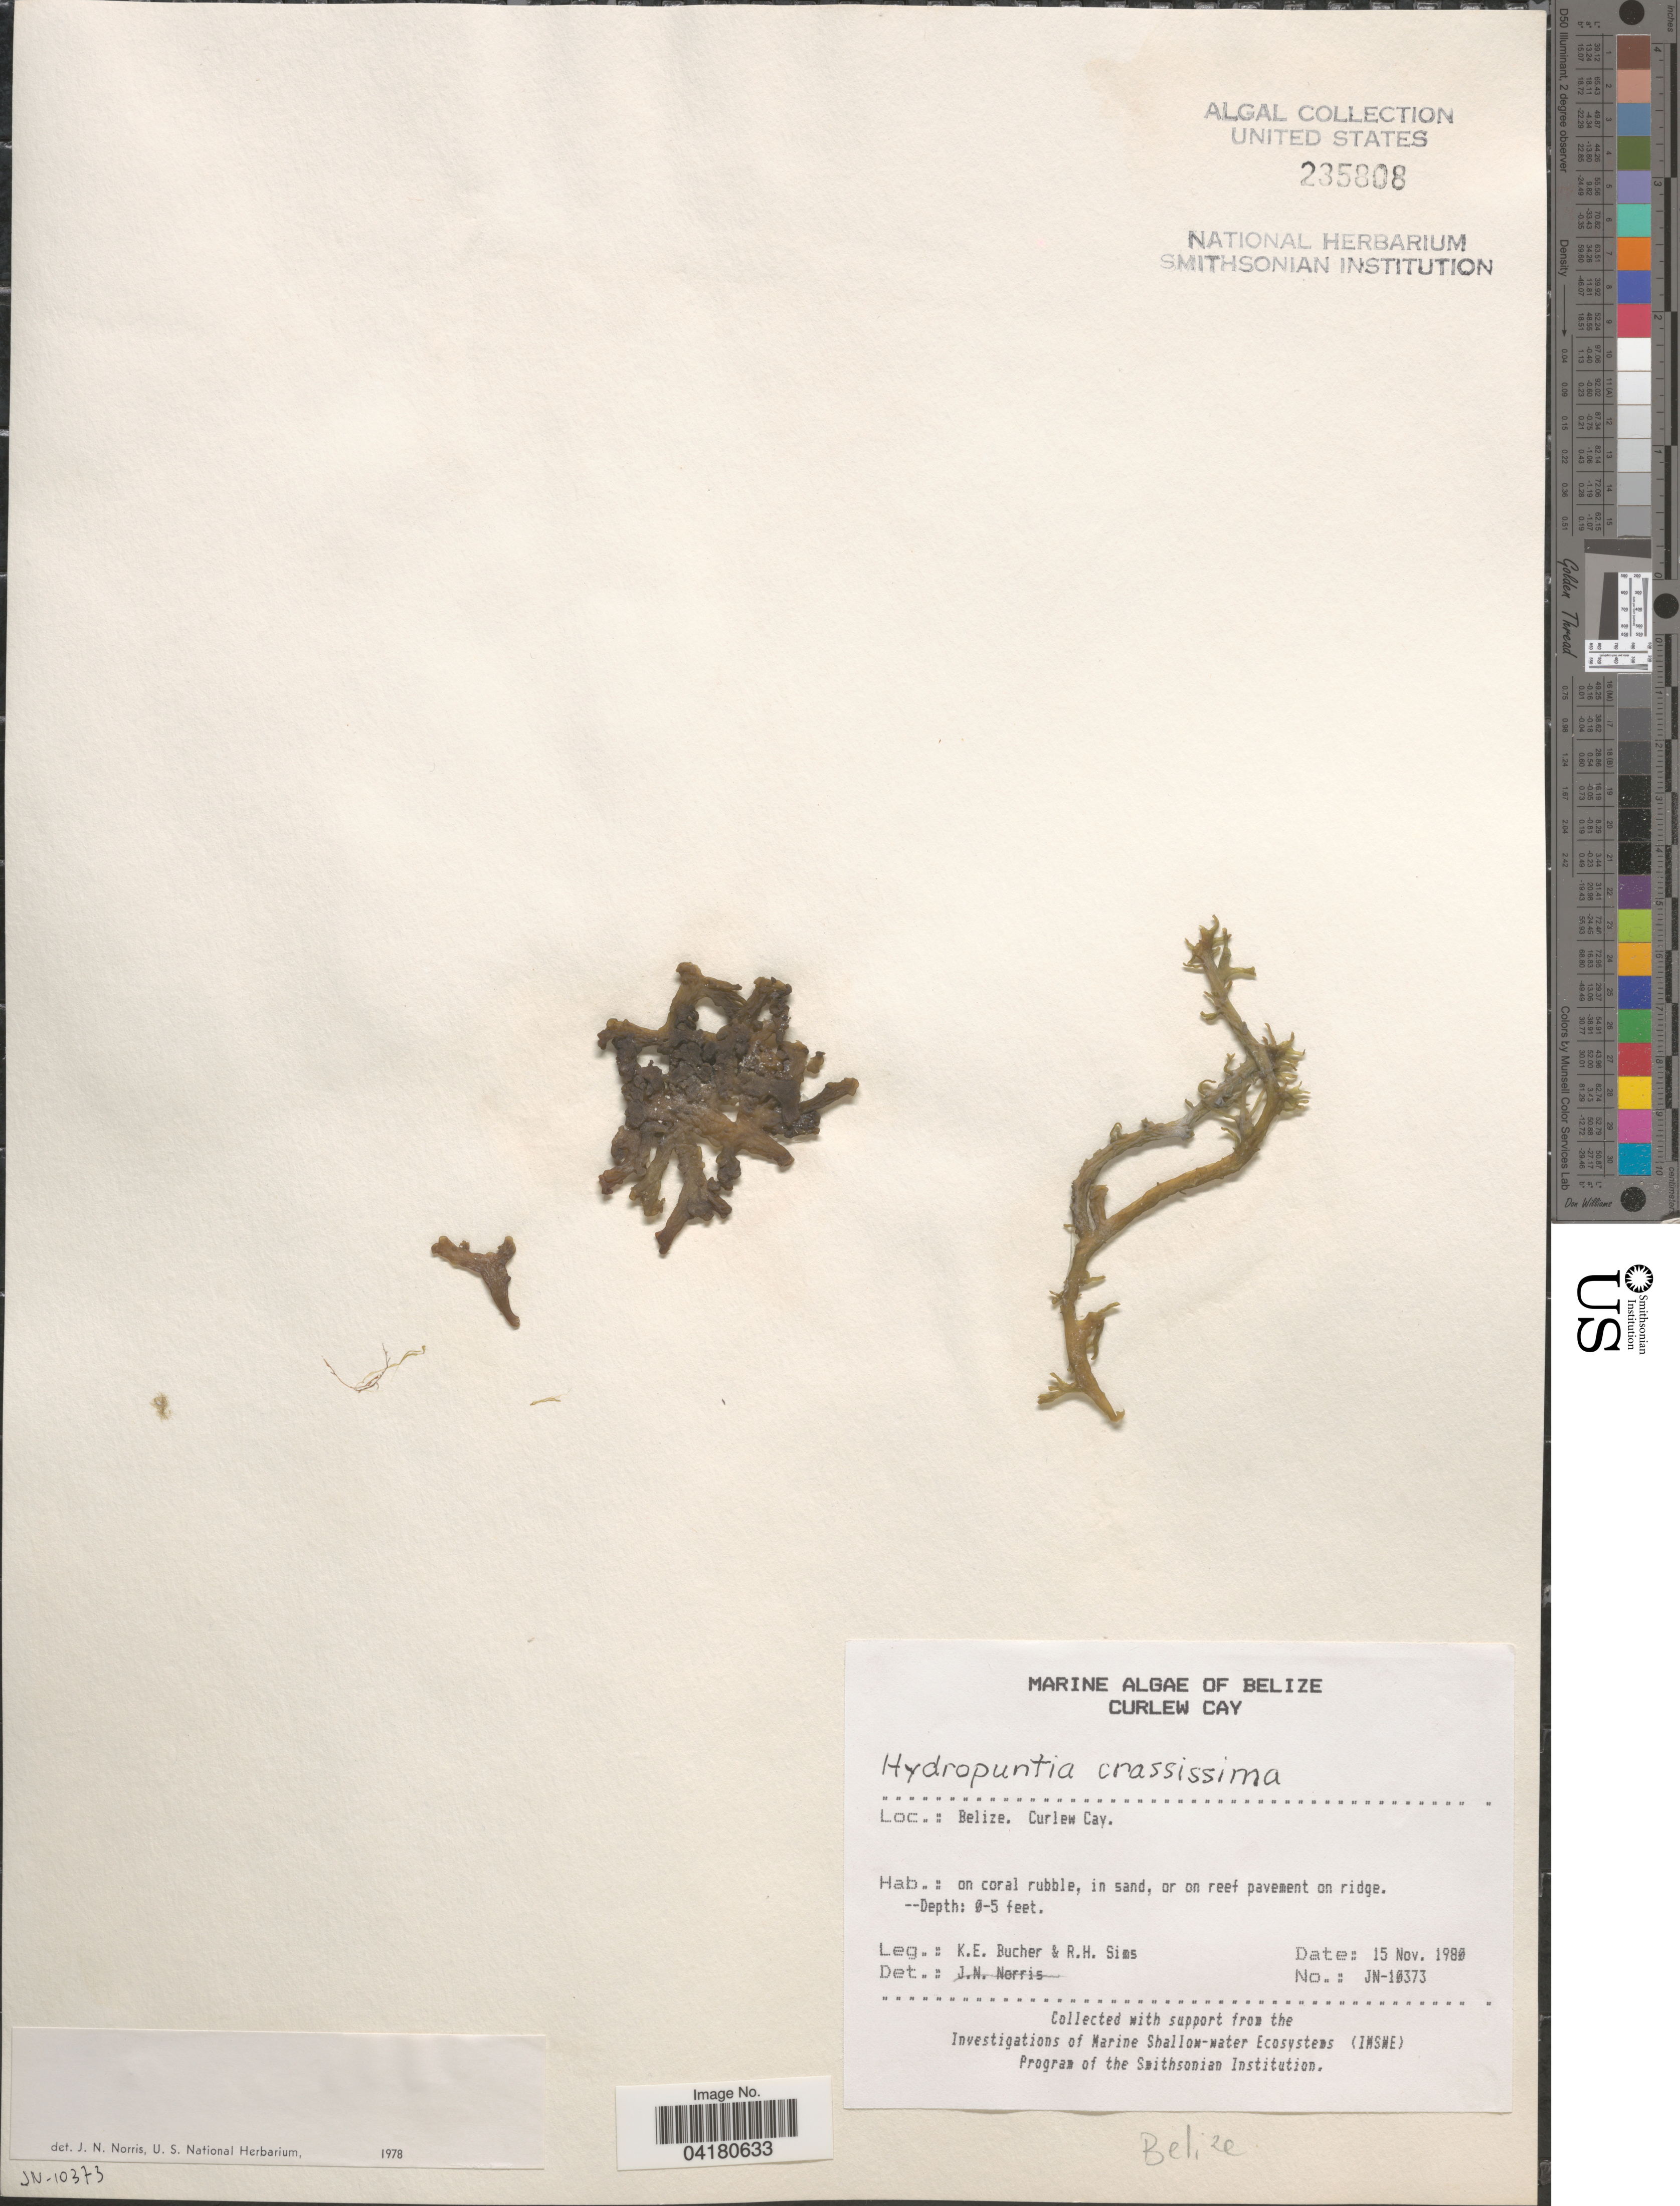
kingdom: Plantae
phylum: Rhodophyta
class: Florideophyceae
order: Gracilariales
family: Gracilariaceae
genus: Gracilaria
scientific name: Gracilaria crassissima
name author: (P. Crouan & H. Crouan) P. Crouan & H. Crouan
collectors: K. E. Bucher & R. H. Sims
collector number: JN-10373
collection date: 1980-11-15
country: Belize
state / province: Belize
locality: Curlew Cay.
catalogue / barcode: US 235808